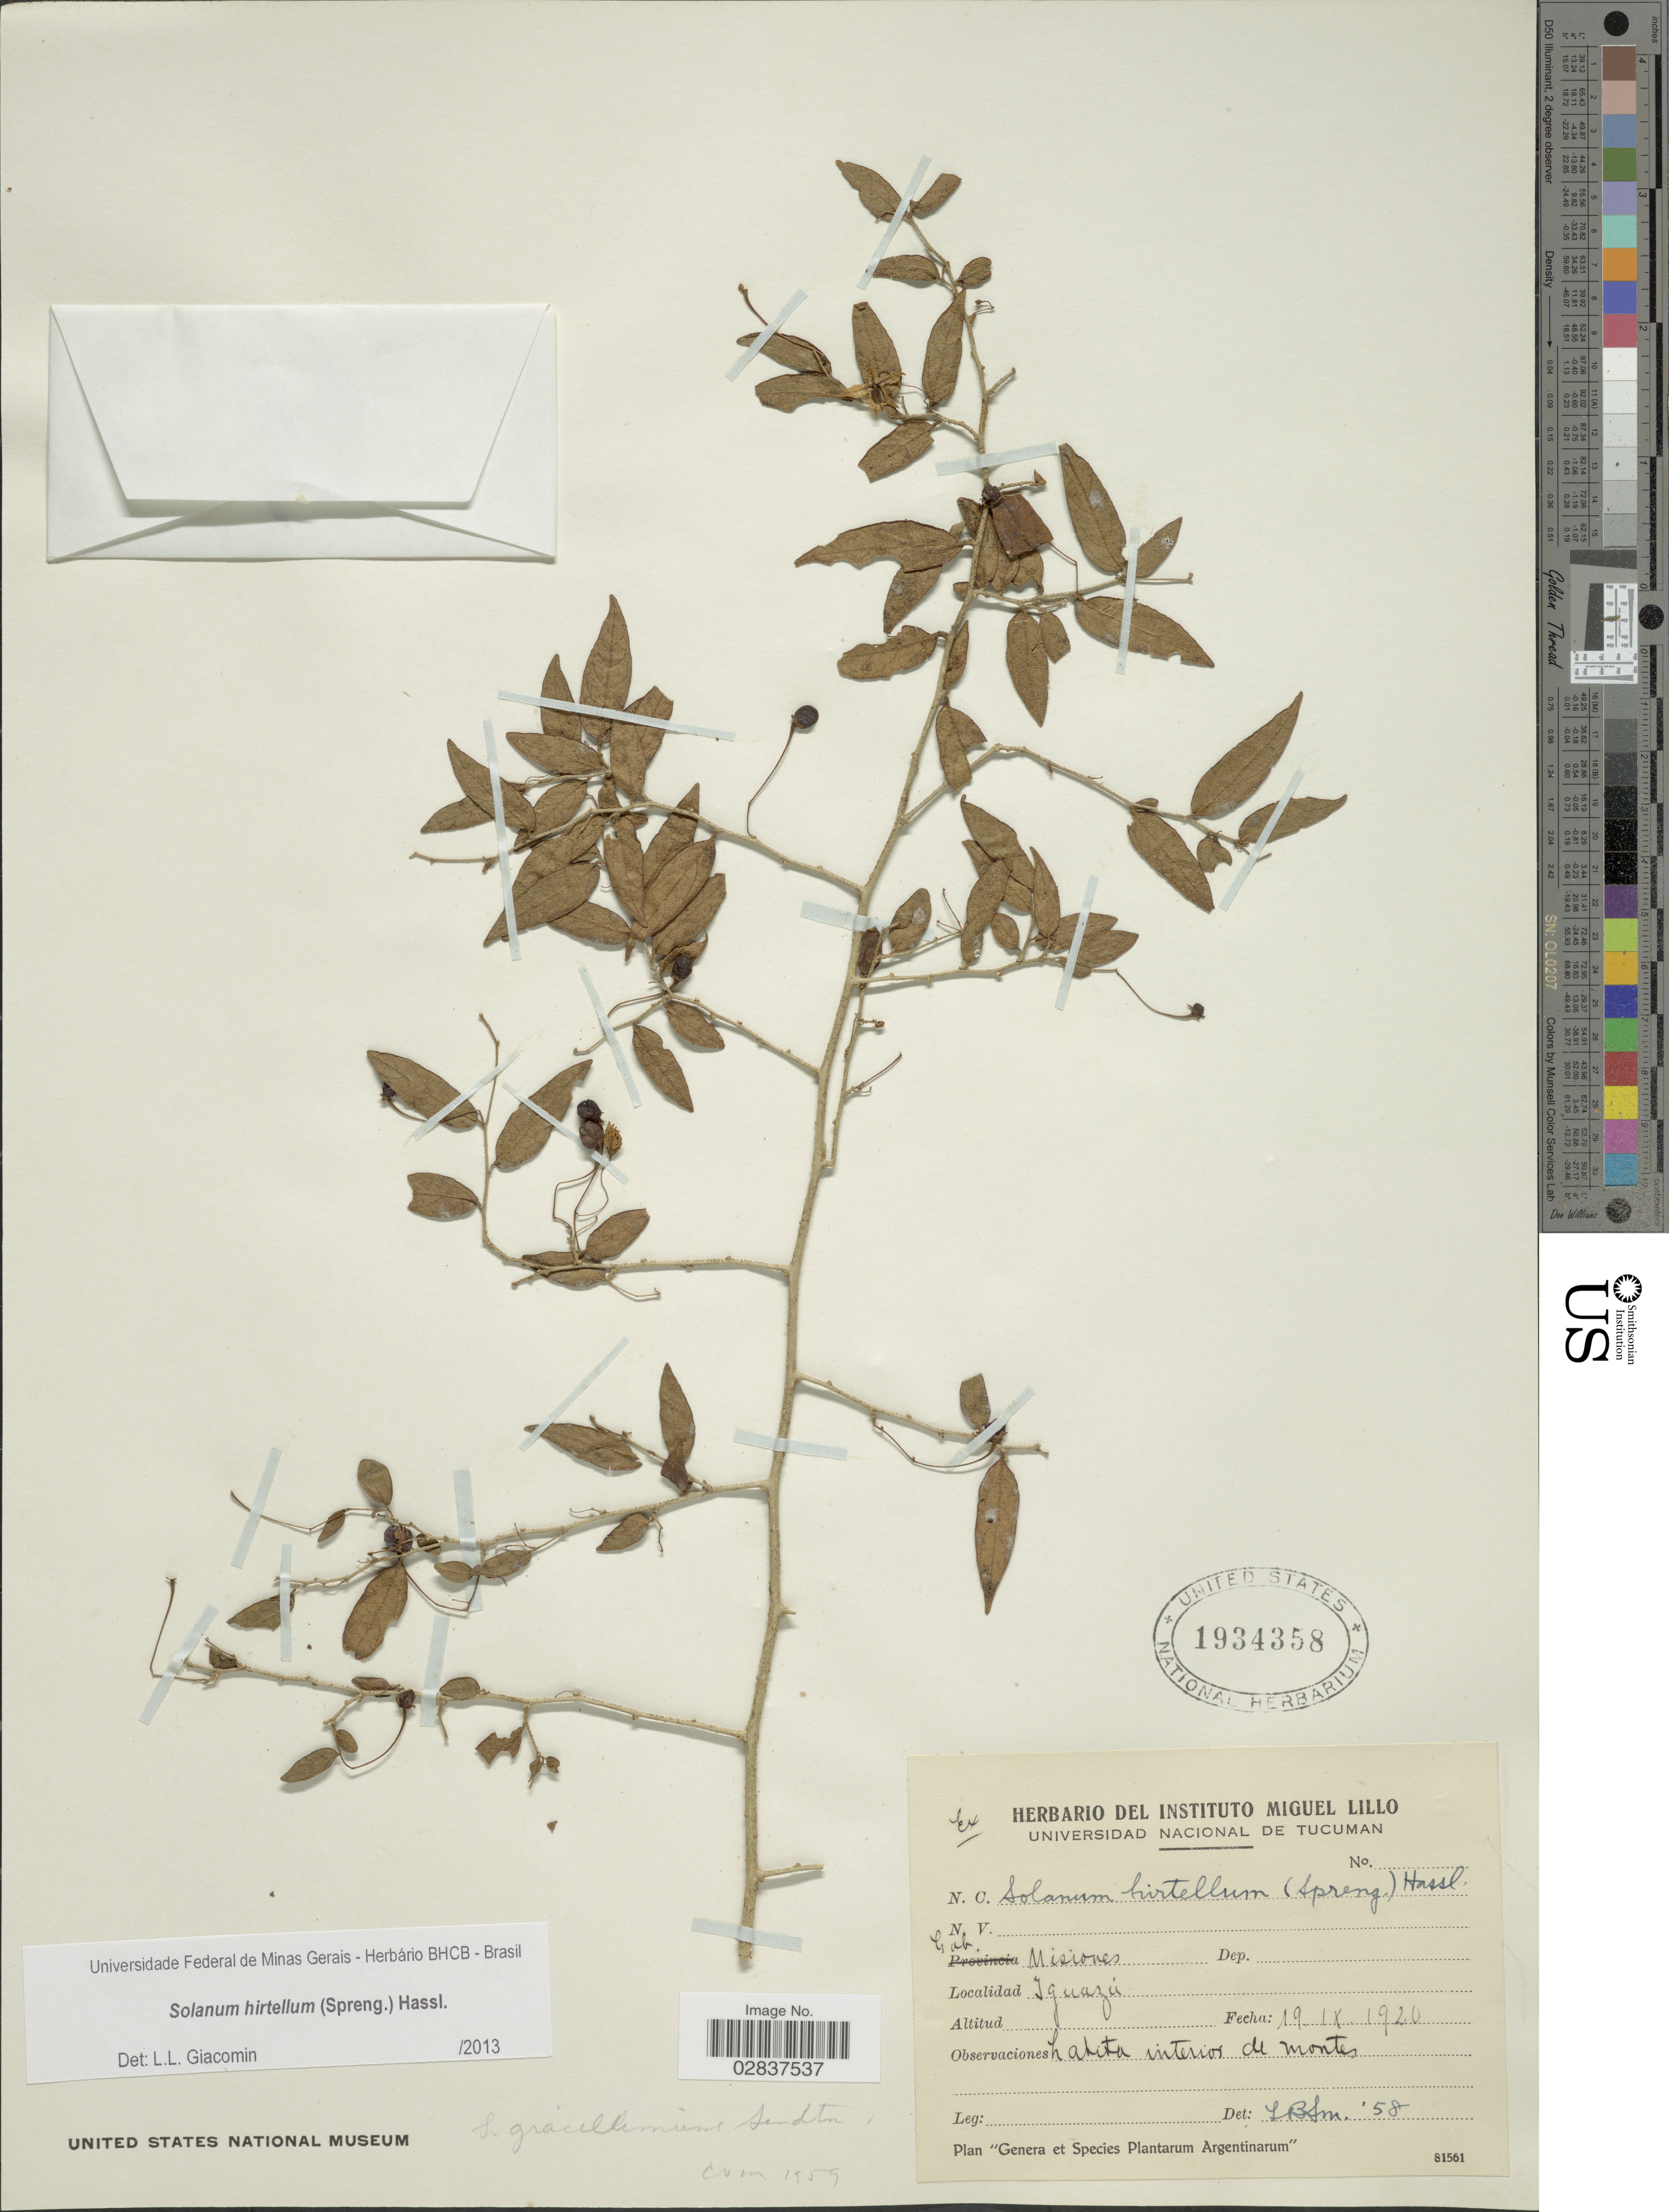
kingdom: Plantae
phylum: Tracheophyta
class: Magnoliopsida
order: Solanales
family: Solanaceae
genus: Solanum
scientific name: Solanum hirtellum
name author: Hassl.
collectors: ex herb. Instituto Miguel Lillo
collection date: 1920-09-19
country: Argentina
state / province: Misiones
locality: Gob. Misiones, Iguazu.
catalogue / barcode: US 1934358